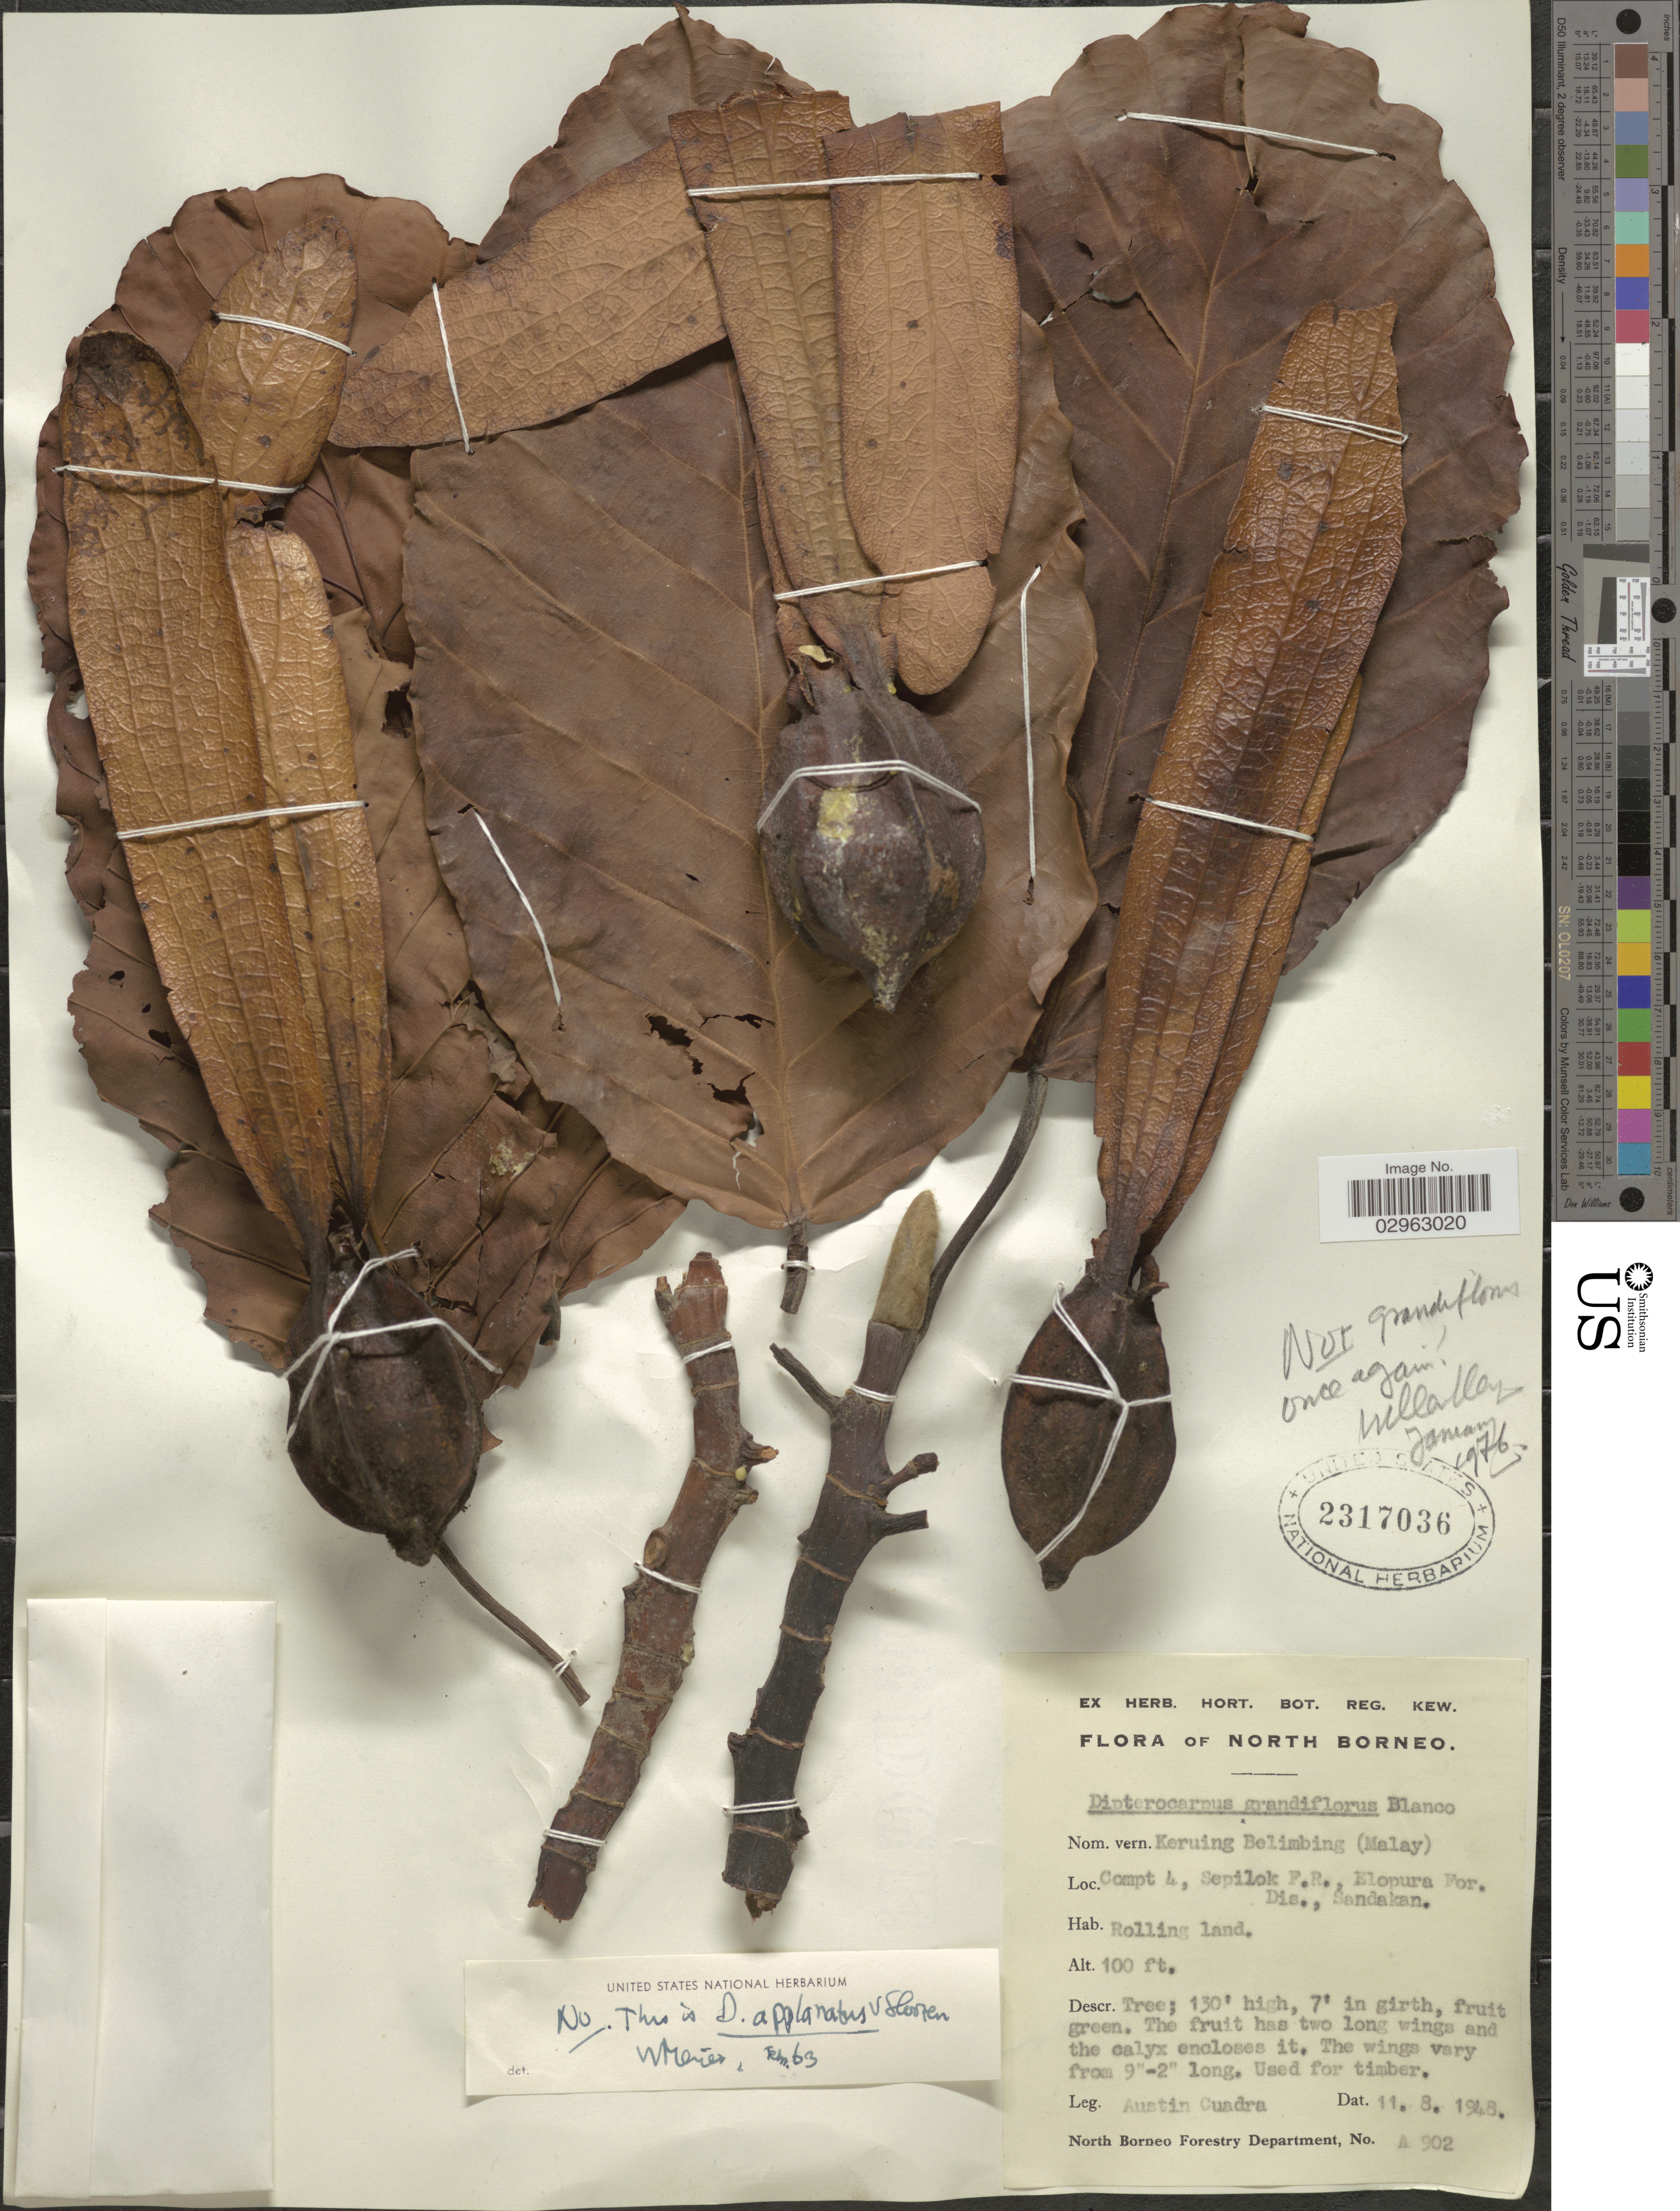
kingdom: Plantae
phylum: Tracheophyta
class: Magnoliopsida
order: Malvales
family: Dipterocarpaceae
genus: Dipterocarpus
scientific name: Dipterocarpus grandiflorus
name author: (Blanco) Blanco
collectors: A. Cuadra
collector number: A 902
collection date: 1948-08-11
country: Malaysia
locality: North Borneo. Compt 4, Sepilok F.R., Elopura For. Dis., Sandakan.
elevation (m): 30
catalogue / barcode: US 2317036